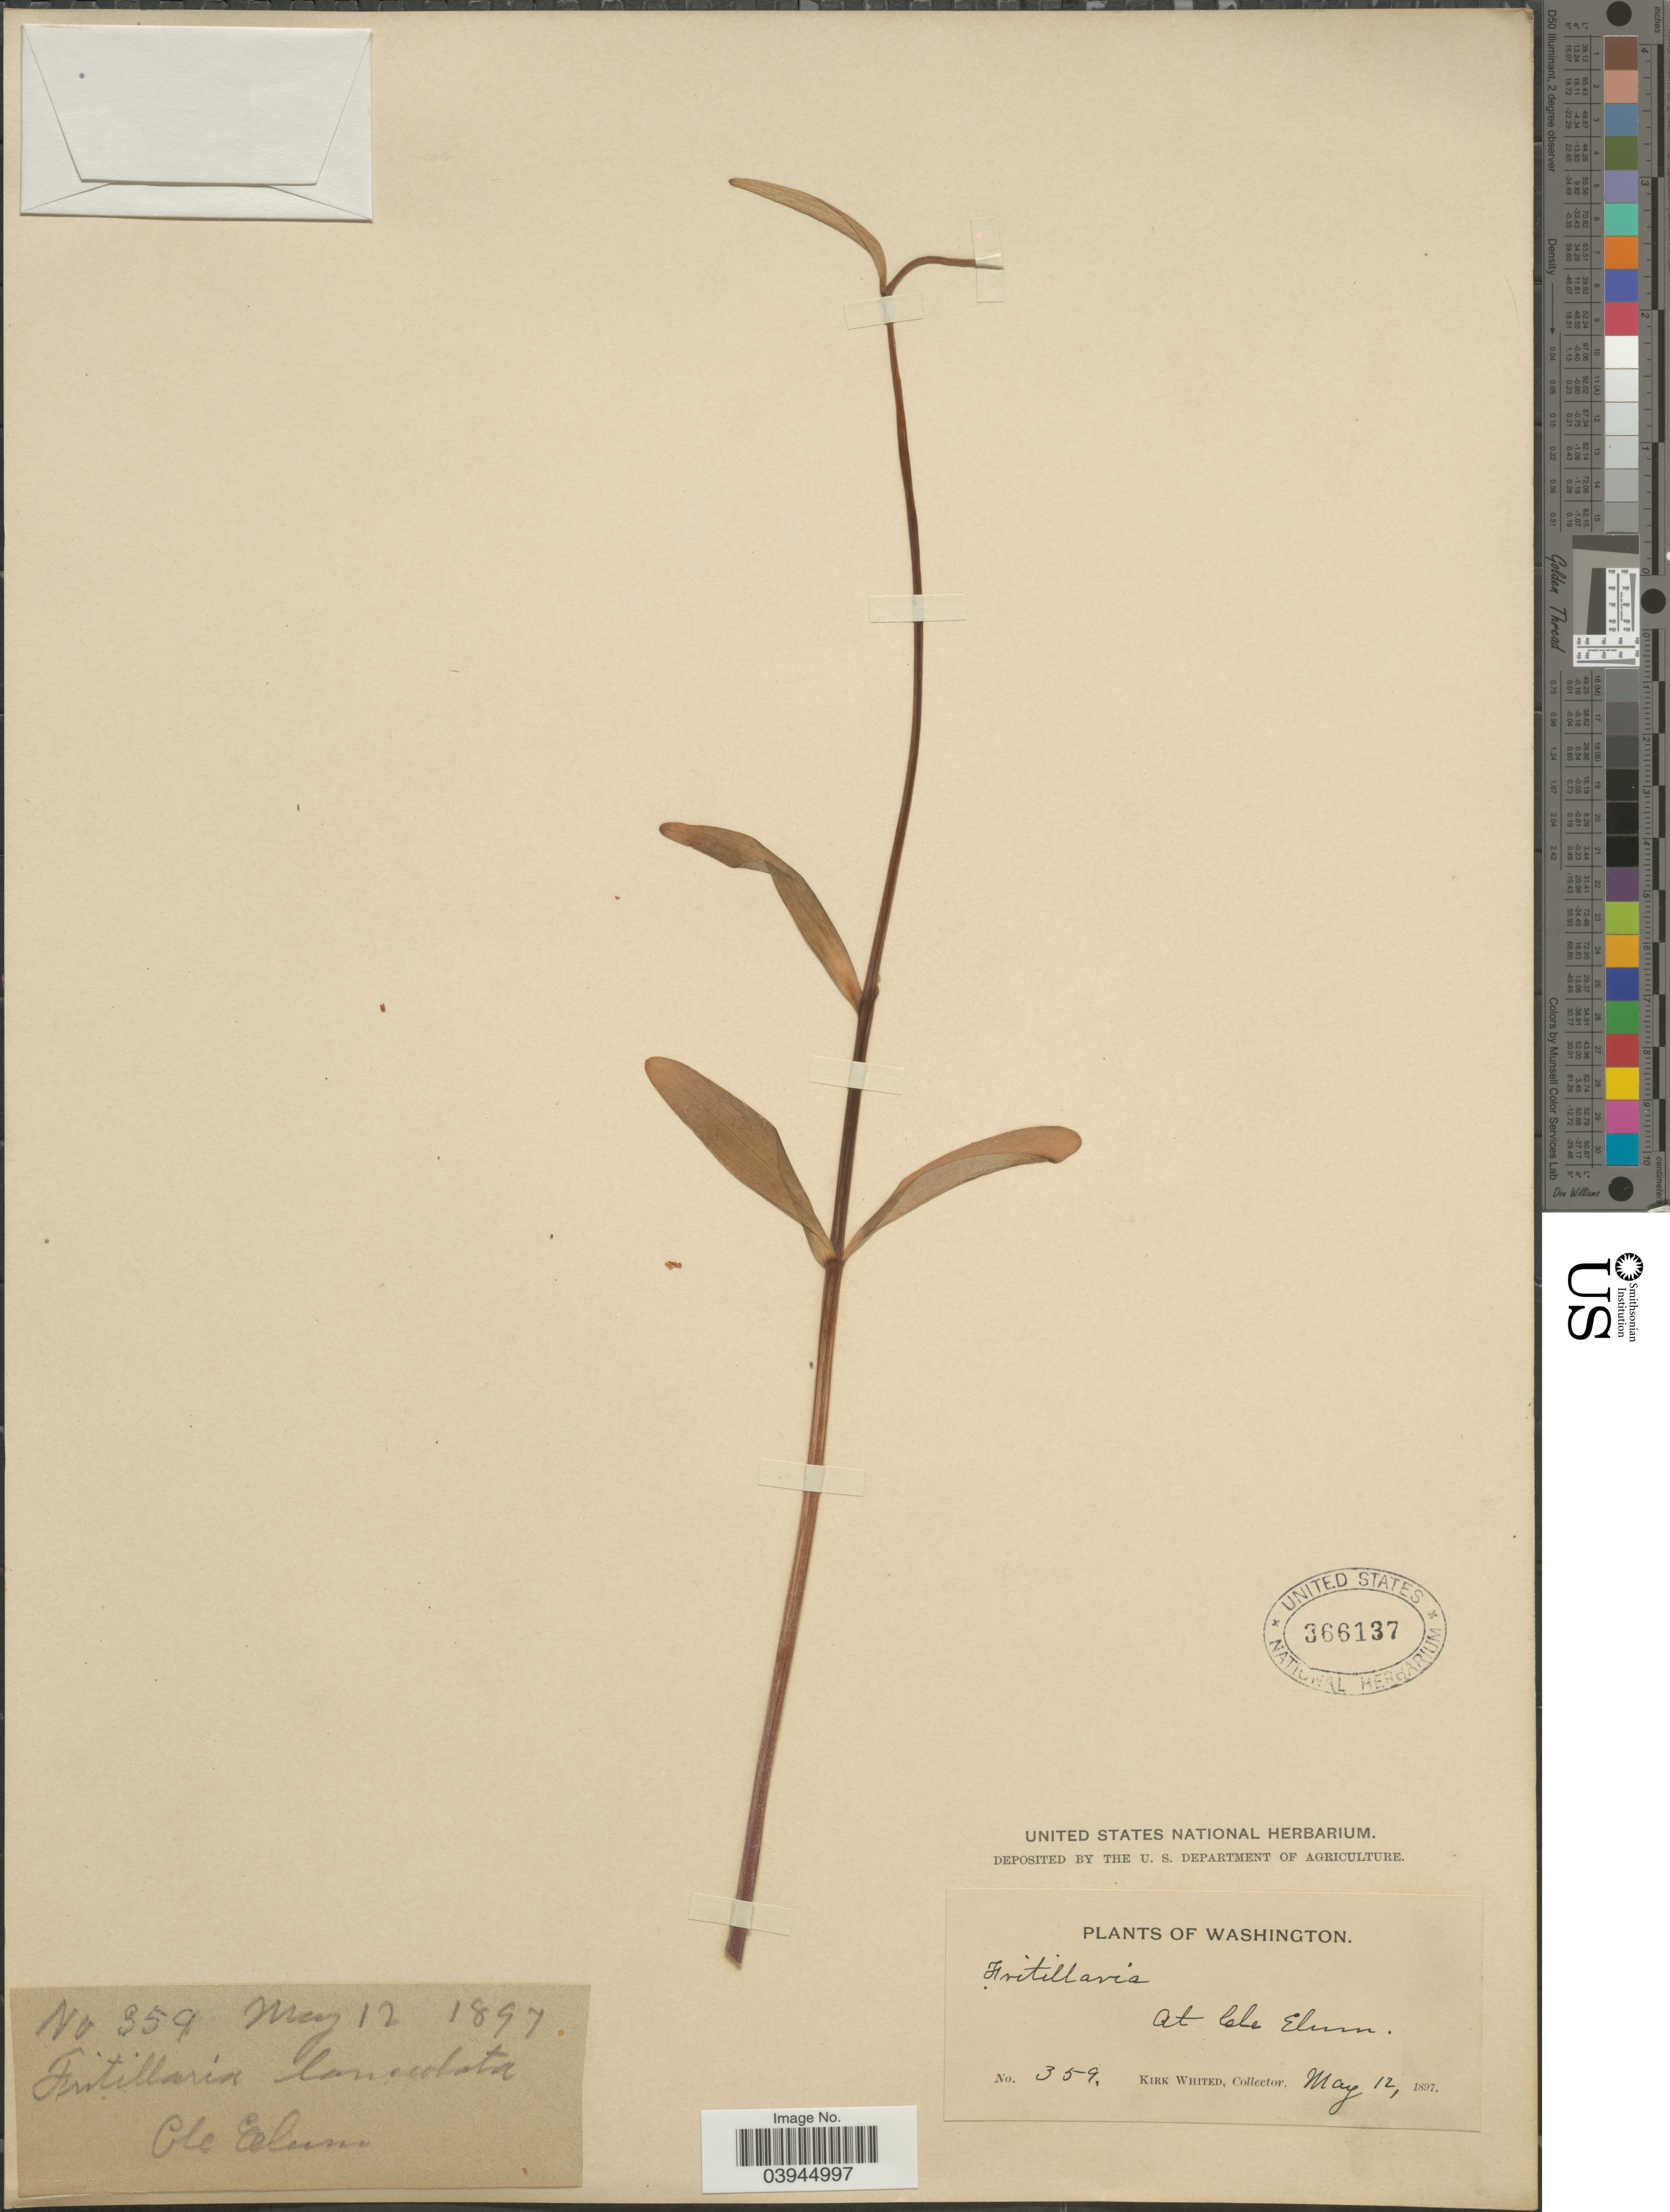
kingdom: Plantae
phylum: Tracheophyta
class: Liliopsida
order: Liliales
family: Liliaceae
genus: Fritillaria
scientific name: Fritillaria affinis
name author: (Schult. & Schult. f.) Sealy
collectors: K. Whited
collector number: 359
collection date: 1897-05-12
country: United States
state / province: Washington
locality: At Cle Elum.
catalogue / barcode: US 366137